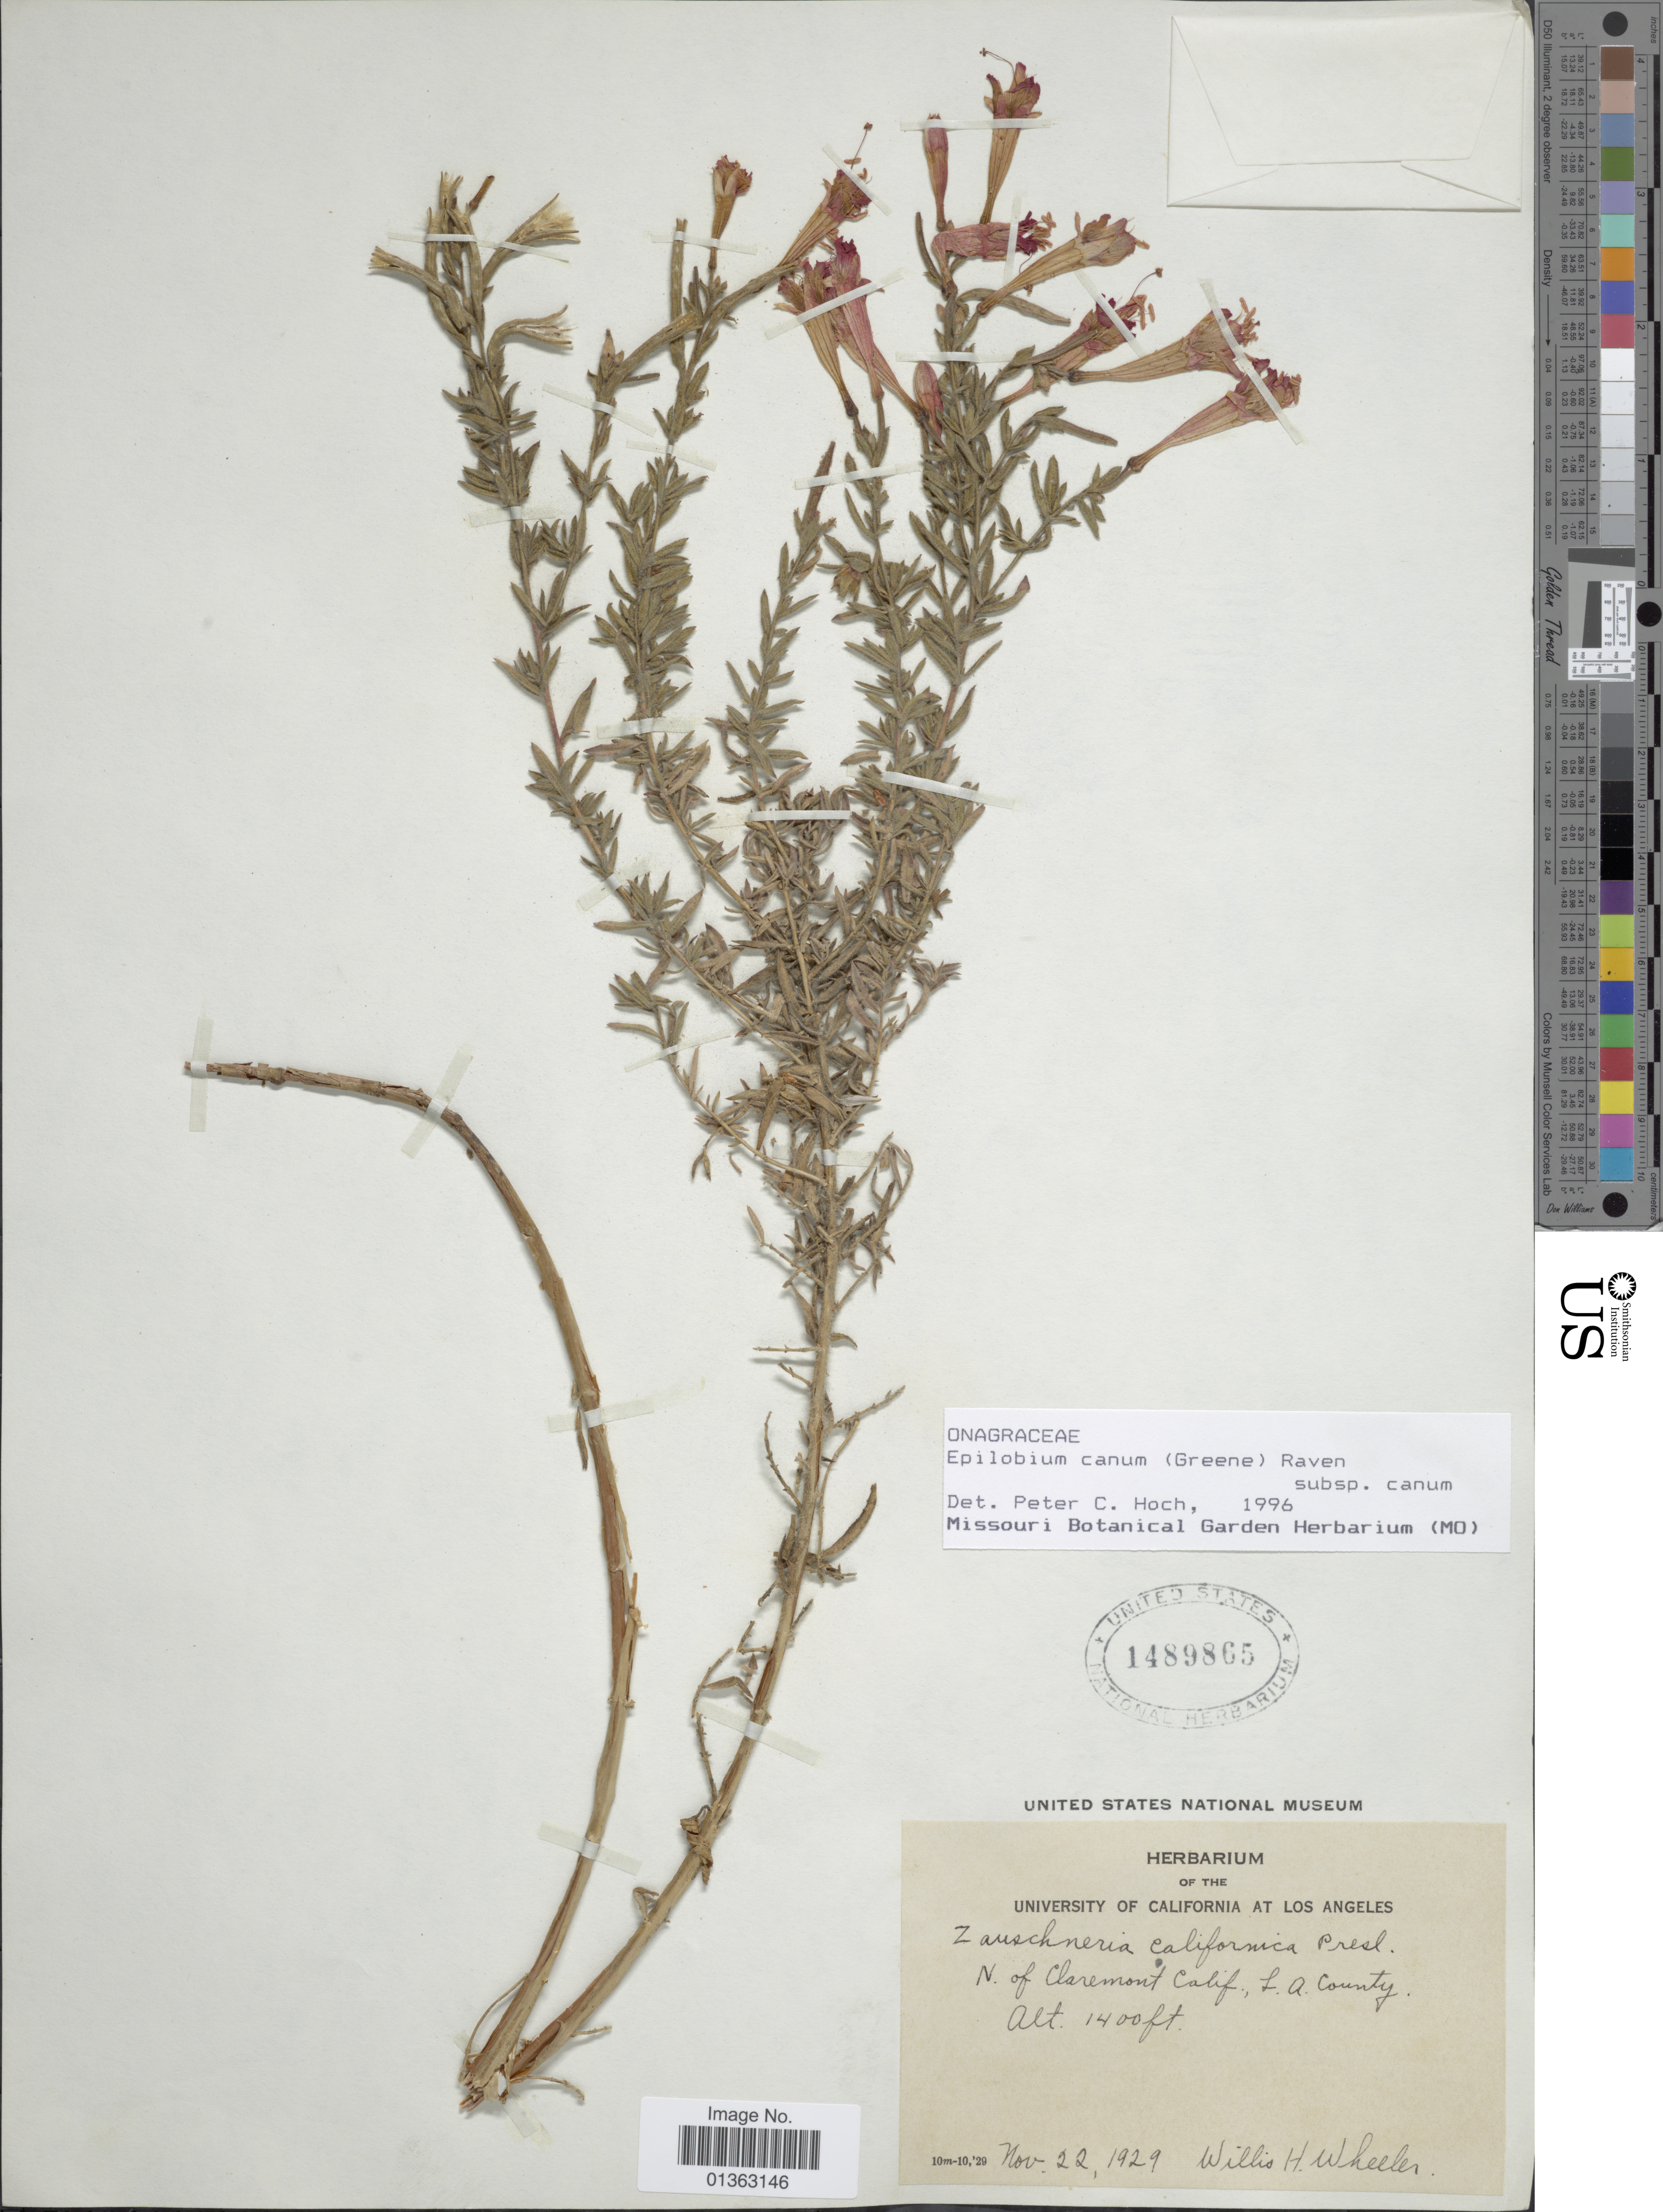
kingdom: Plantae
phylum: Tracheophyta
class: Magnoliopsida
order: Myrtales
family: Onagraceae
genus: Epilobium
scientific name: Epilobium canum subsp. canum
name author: (Greene) P.H. Raven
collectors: W. Wheeler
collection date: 1929-11-22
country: United States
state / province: California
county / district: Los Angeles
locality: N. of Claremont, L.A. County.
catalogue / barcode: US 1489865